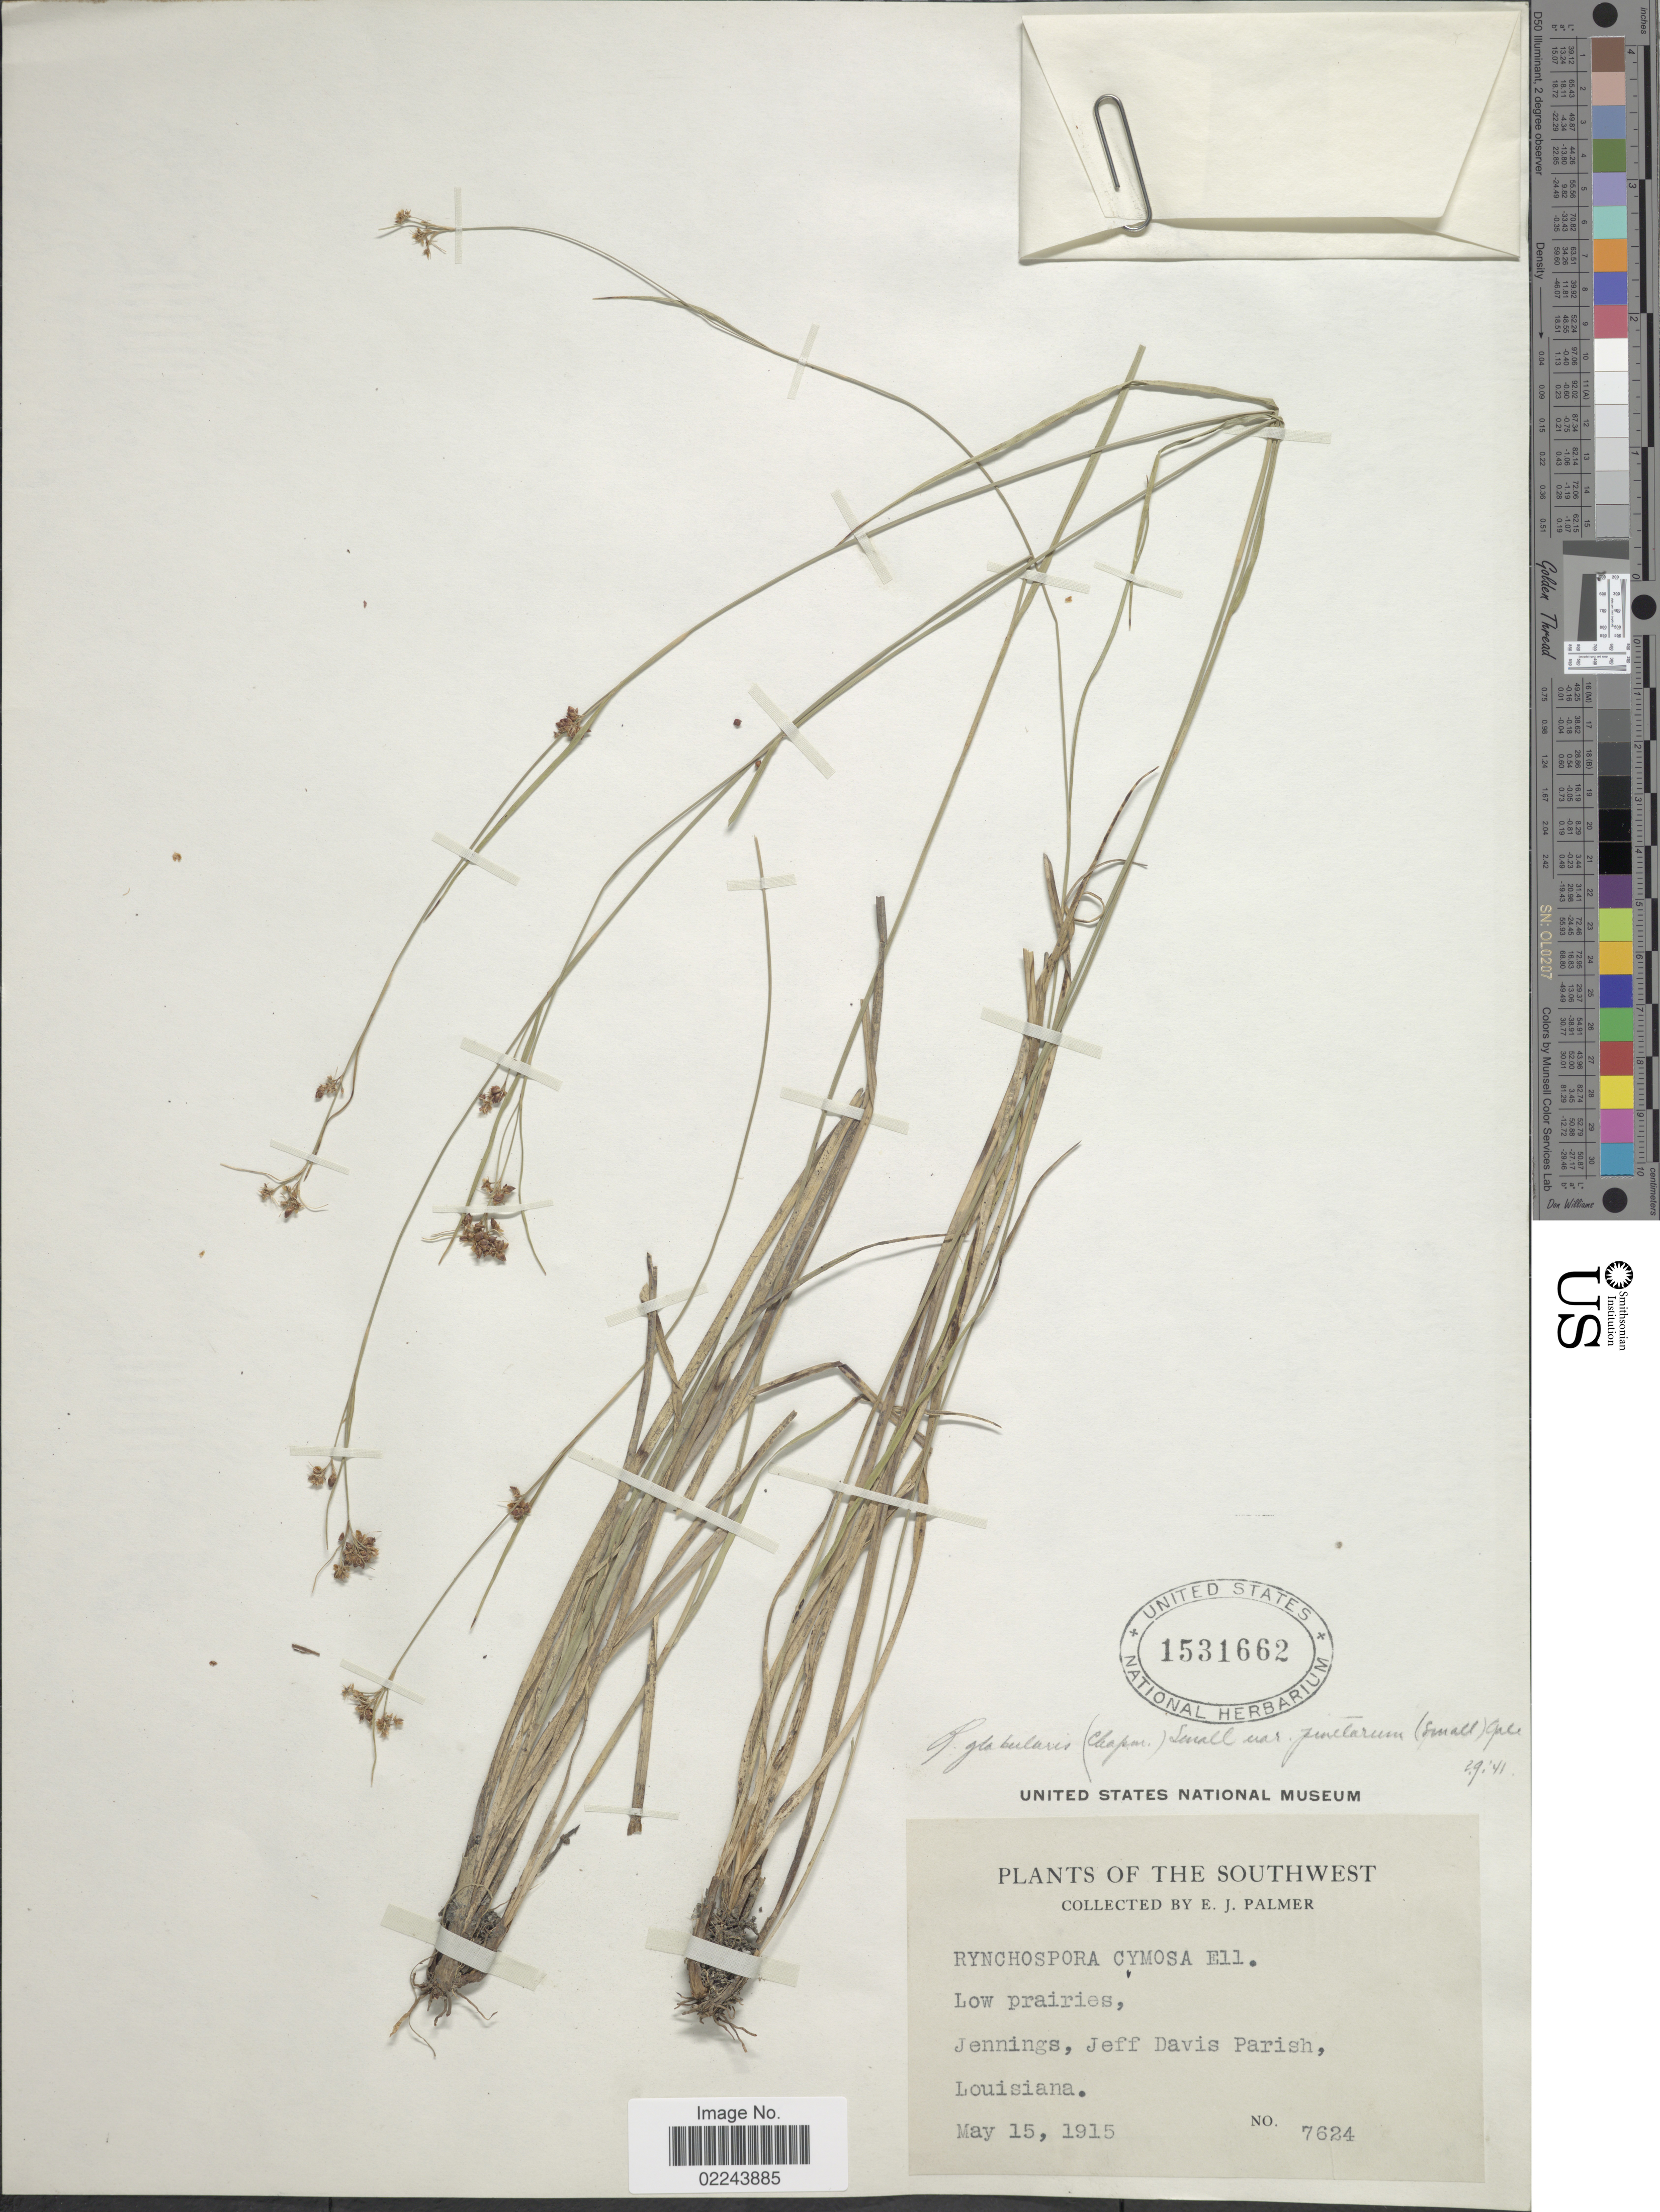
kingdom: Plantae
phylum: Tracheophyta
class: Liliopsida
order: Poales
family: Cyperaceae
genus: Rhynchospora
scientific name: Rhynchospora pinetorum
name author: Britton & Small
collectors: E. J. Palmer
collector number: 7624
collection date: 1915-05-15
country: United States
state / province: Louisiana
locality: The Southwest, Jennings, Jeff Davis Parish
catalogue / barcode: US 1531662